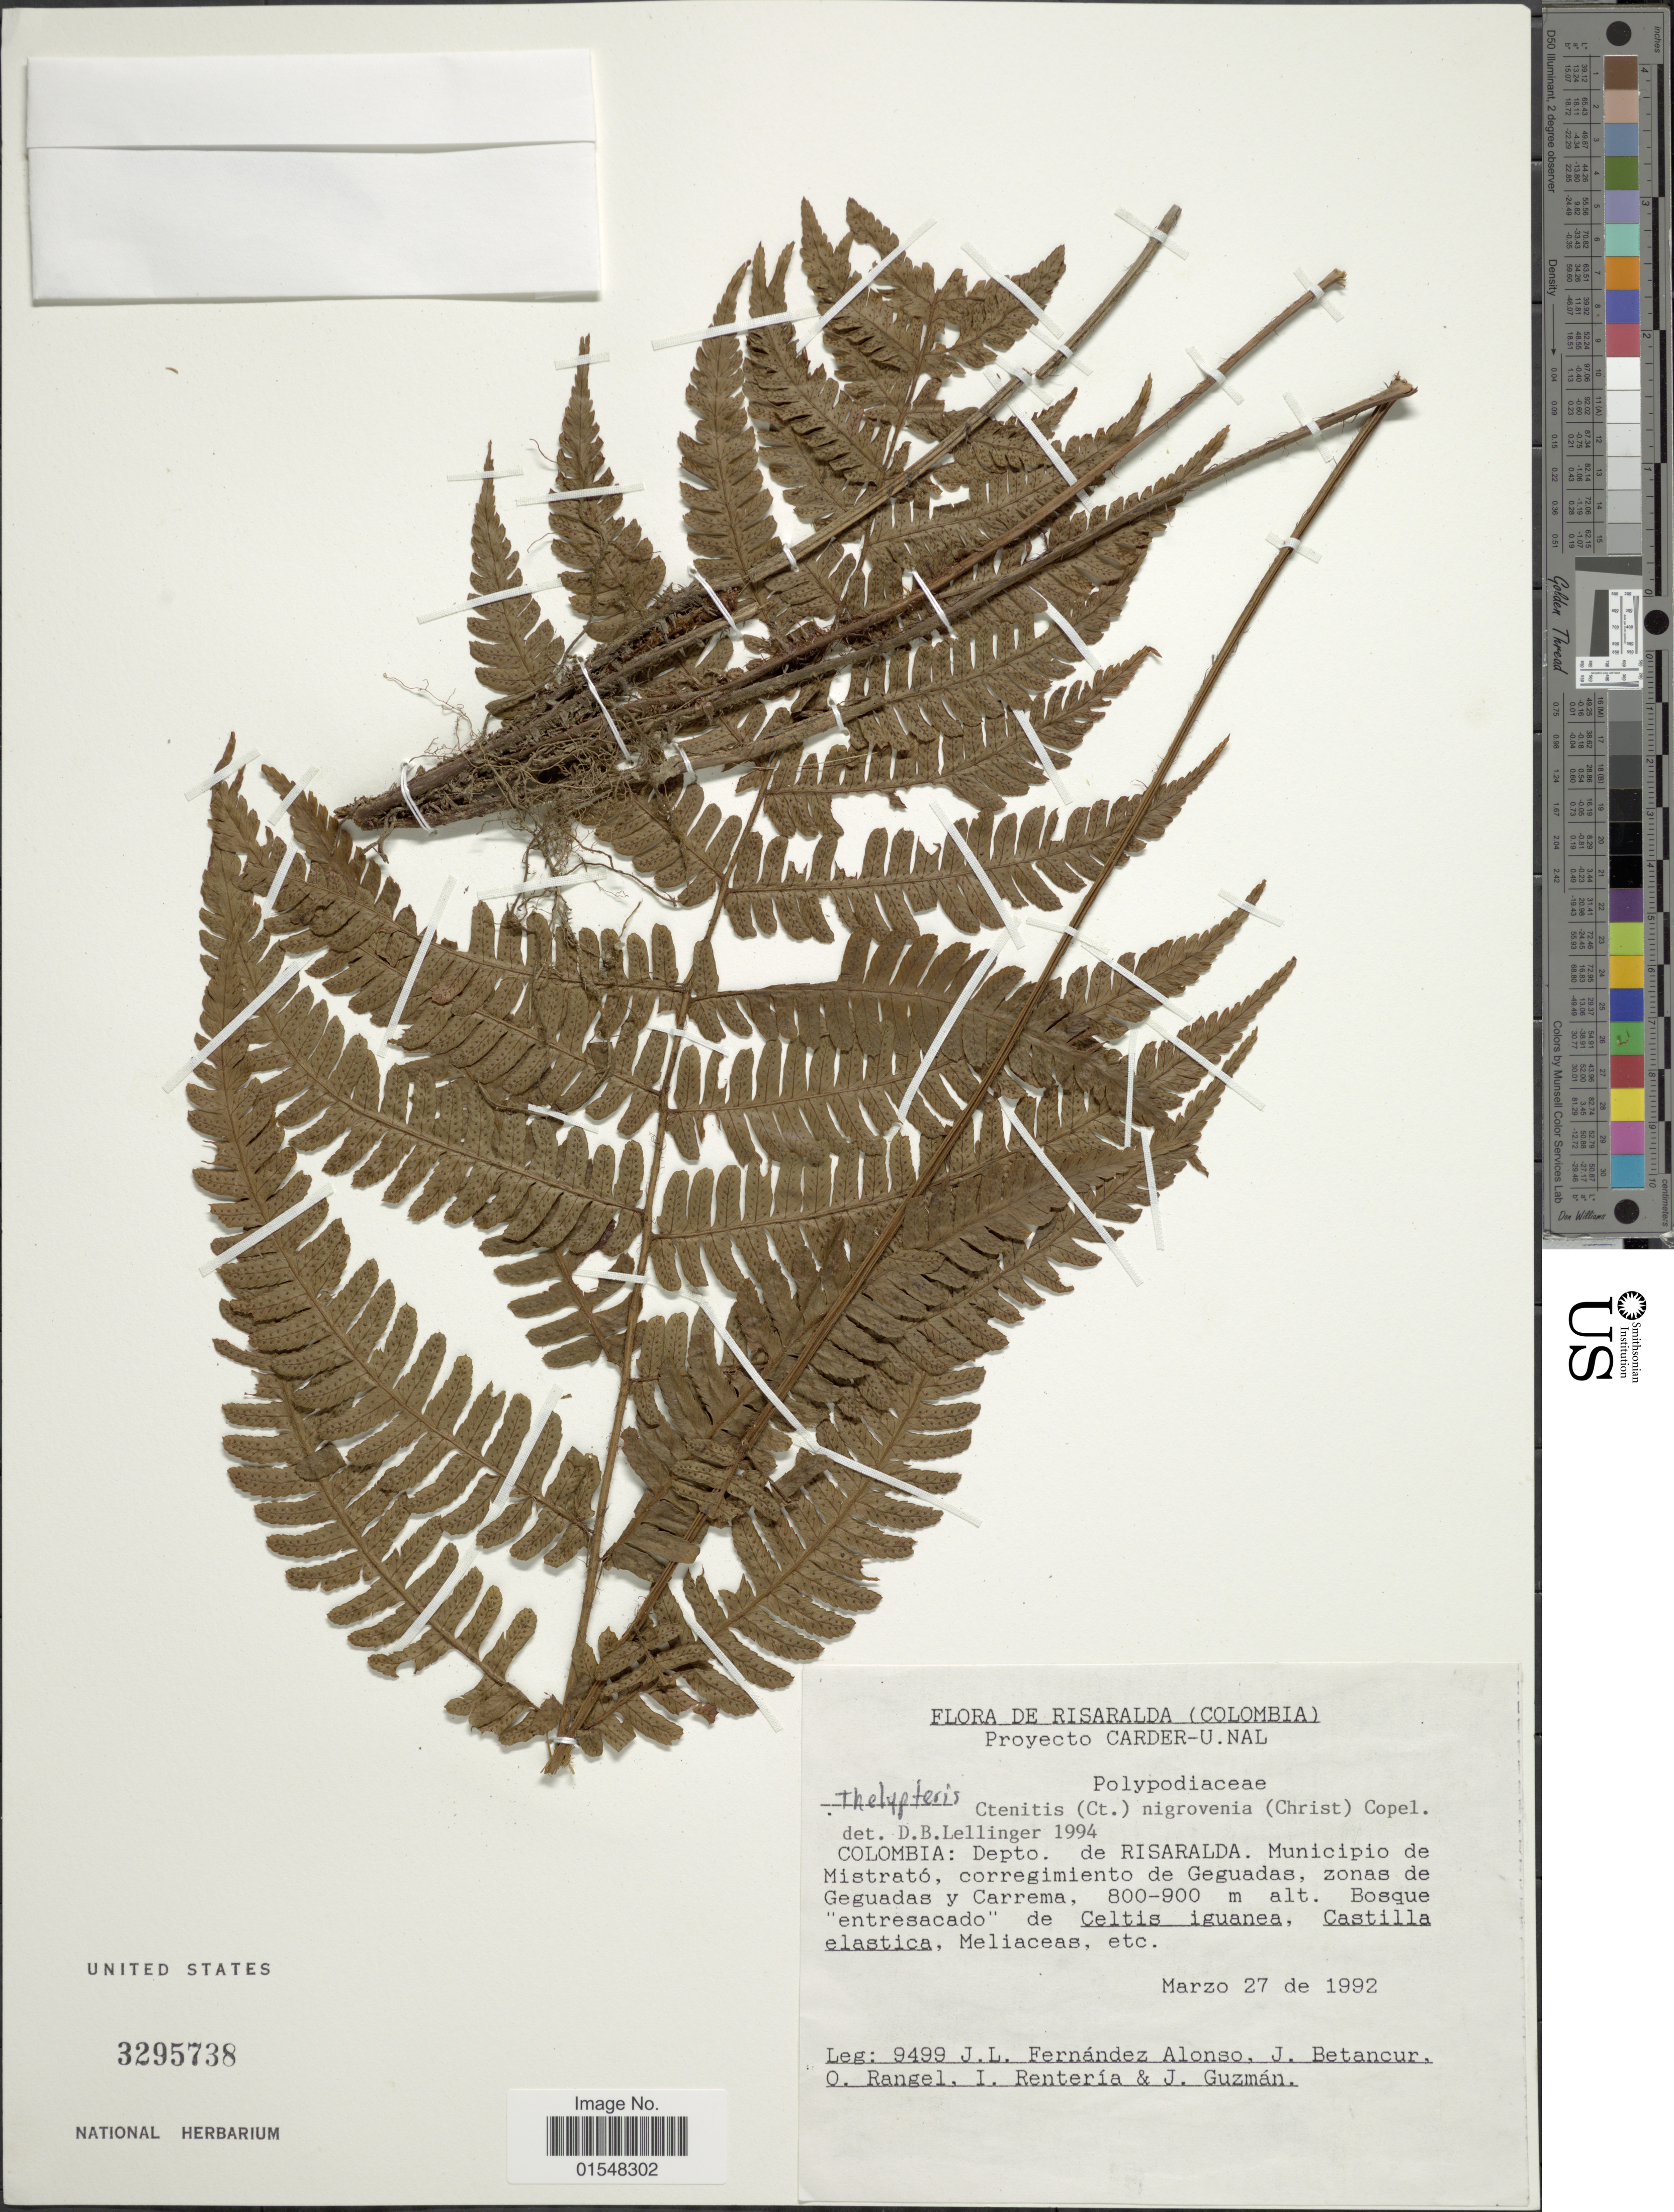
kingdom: Plantae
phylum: Tracheophyta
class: Polypodiopsida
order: Polypodiales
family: Dryopteridaceae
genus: Ctenitis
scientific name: Ctenitis nigrovenia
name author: (Christ) Copel.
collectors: J. L. Fernández-Alonso, J. Betancur, O. Rangel, I. Renteria & J. Guzman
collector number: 9499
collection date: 1992-03-27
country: Colombia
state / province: Risaralda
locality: Municipio de Mistrat's, corregimiento de Geguadas, zonas de Geguadas y Carrema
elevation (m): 800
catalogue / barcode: US 3295738